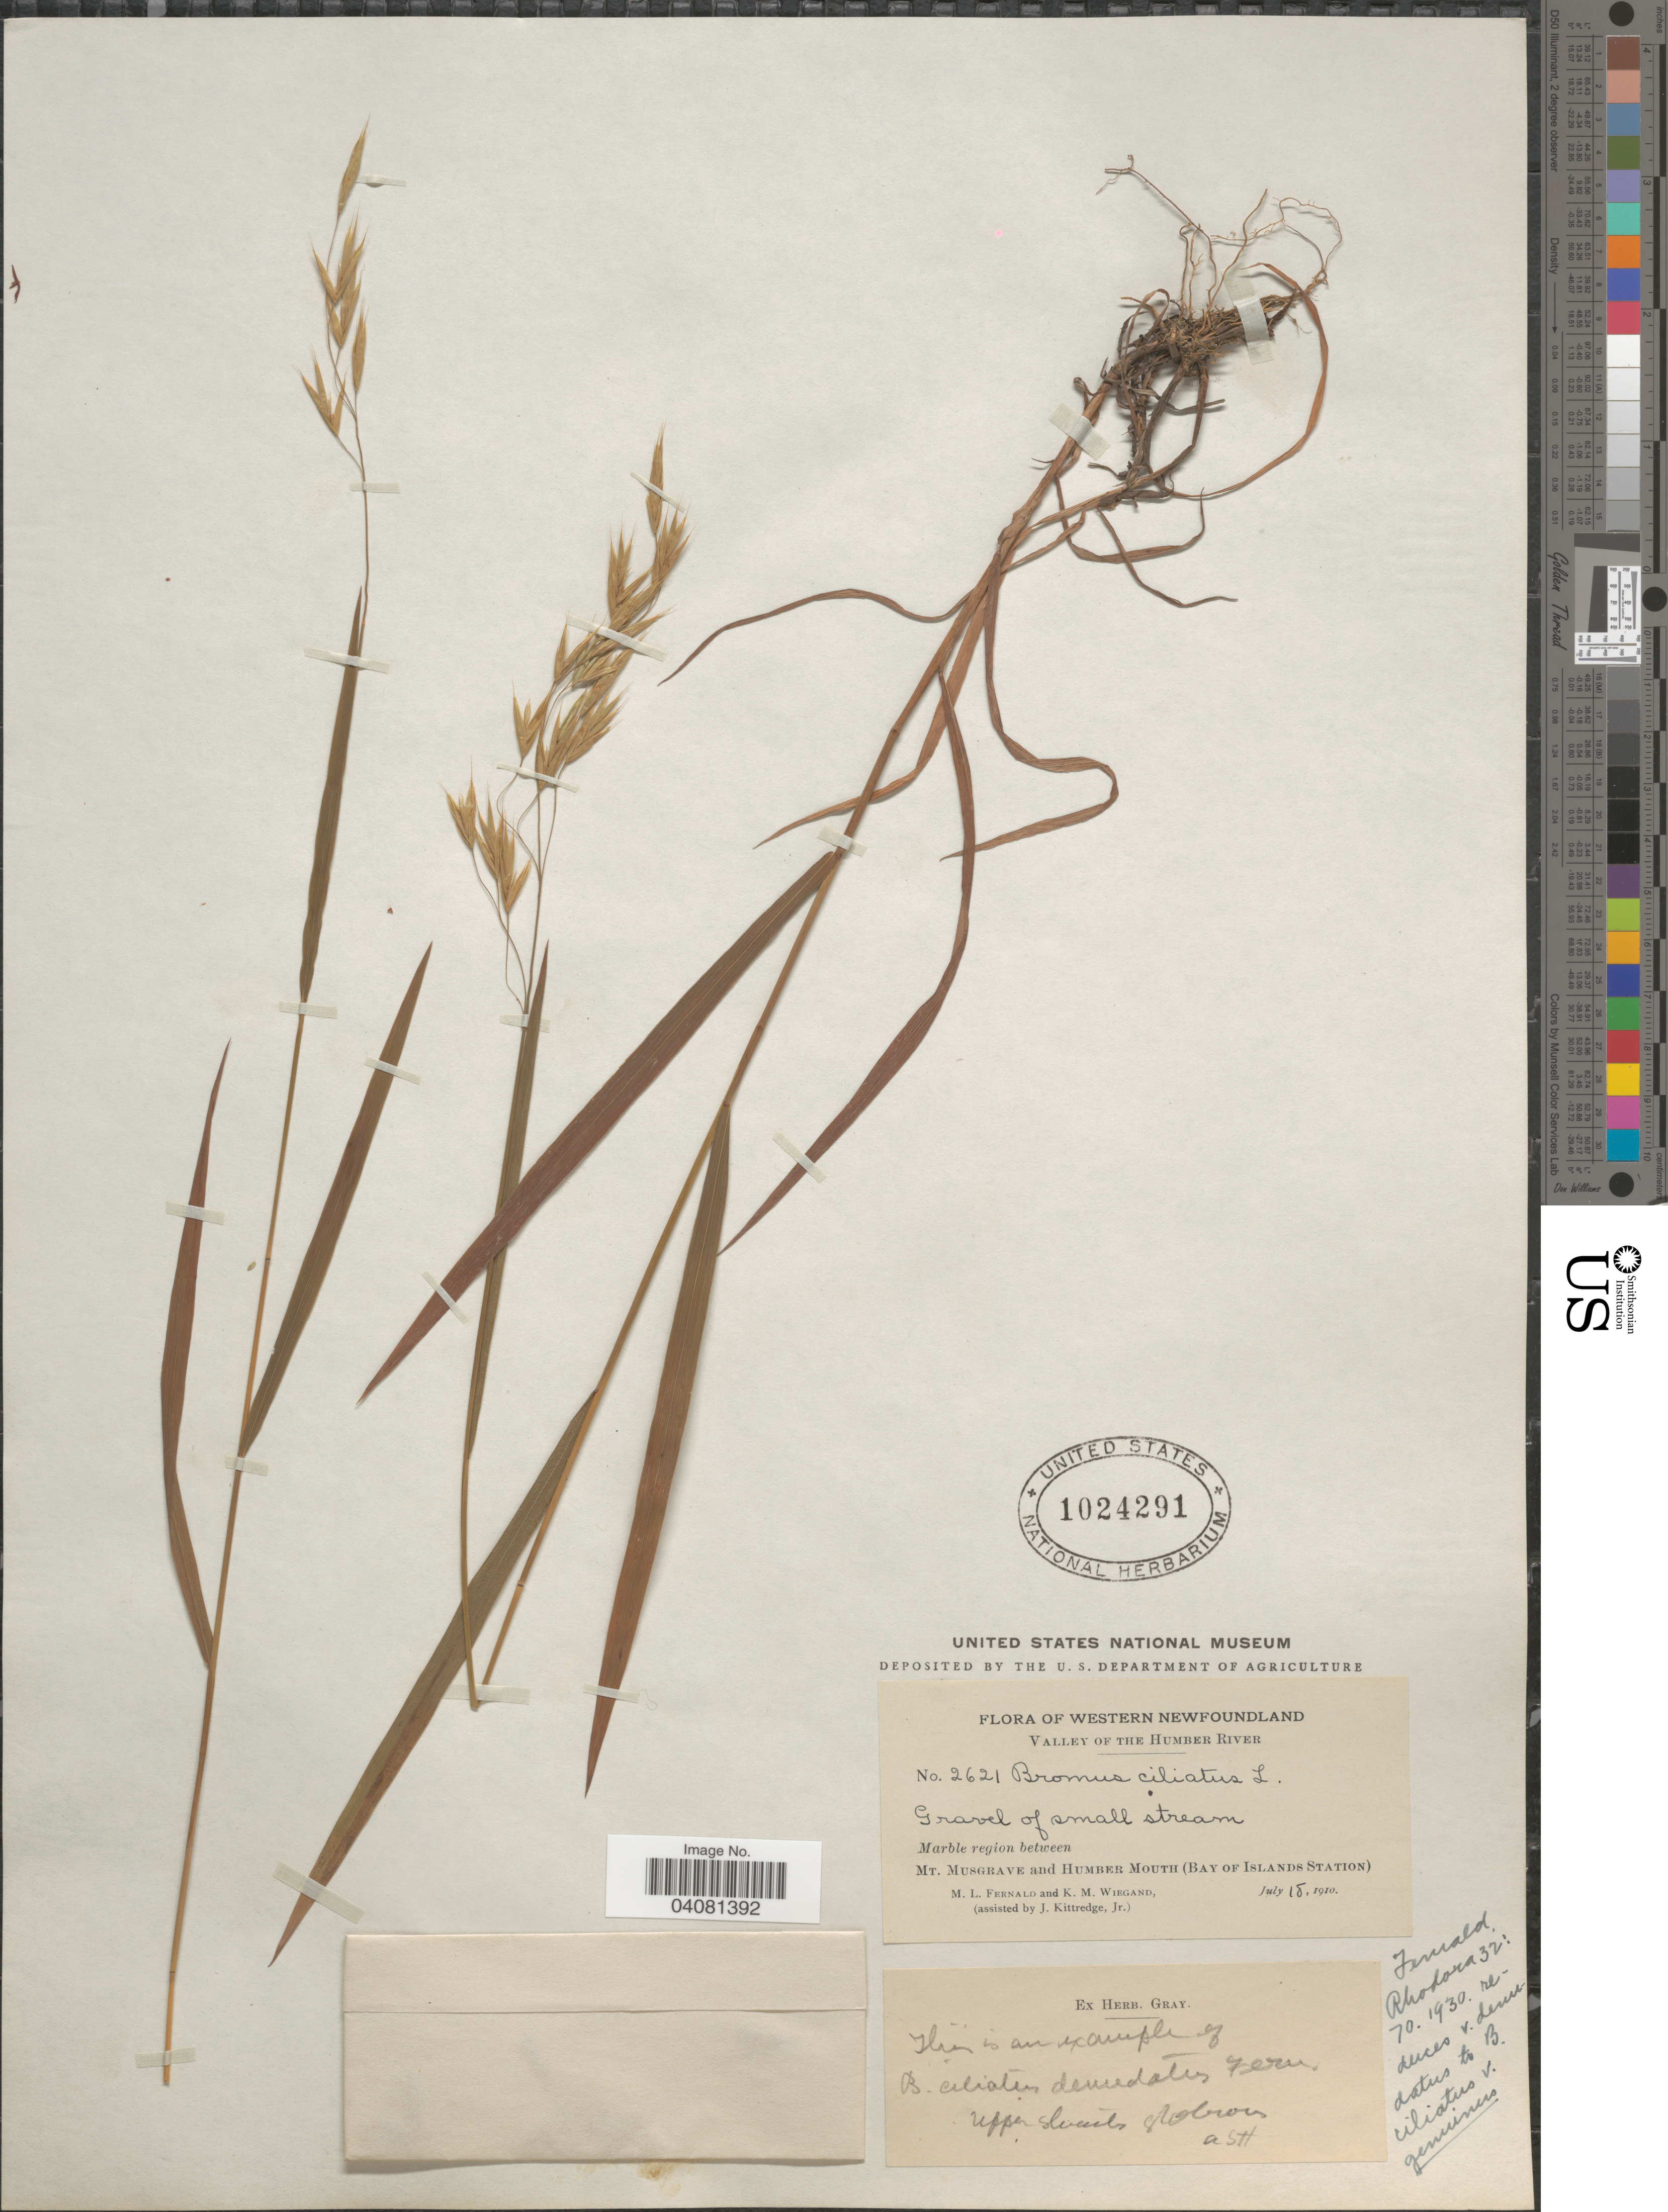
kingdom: Plantae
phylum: Tracheophyta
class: Liliopsida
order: Poales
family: Poaceae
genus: Bromus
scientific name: Bromus ciliatus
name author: L.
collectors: M. L. Fernald, K. M. Wiegand & J. Kittredge Jr.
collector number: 2621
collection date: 1910-07-18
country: Canada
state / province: Newfoundland and Labrador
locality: Western Newfoundland. Valley of The Humber River. Gravel of small stream. Marble region between Mt. Musgrave and Humber Mouth (Bay of Islands Station).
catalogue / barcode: US 1024291